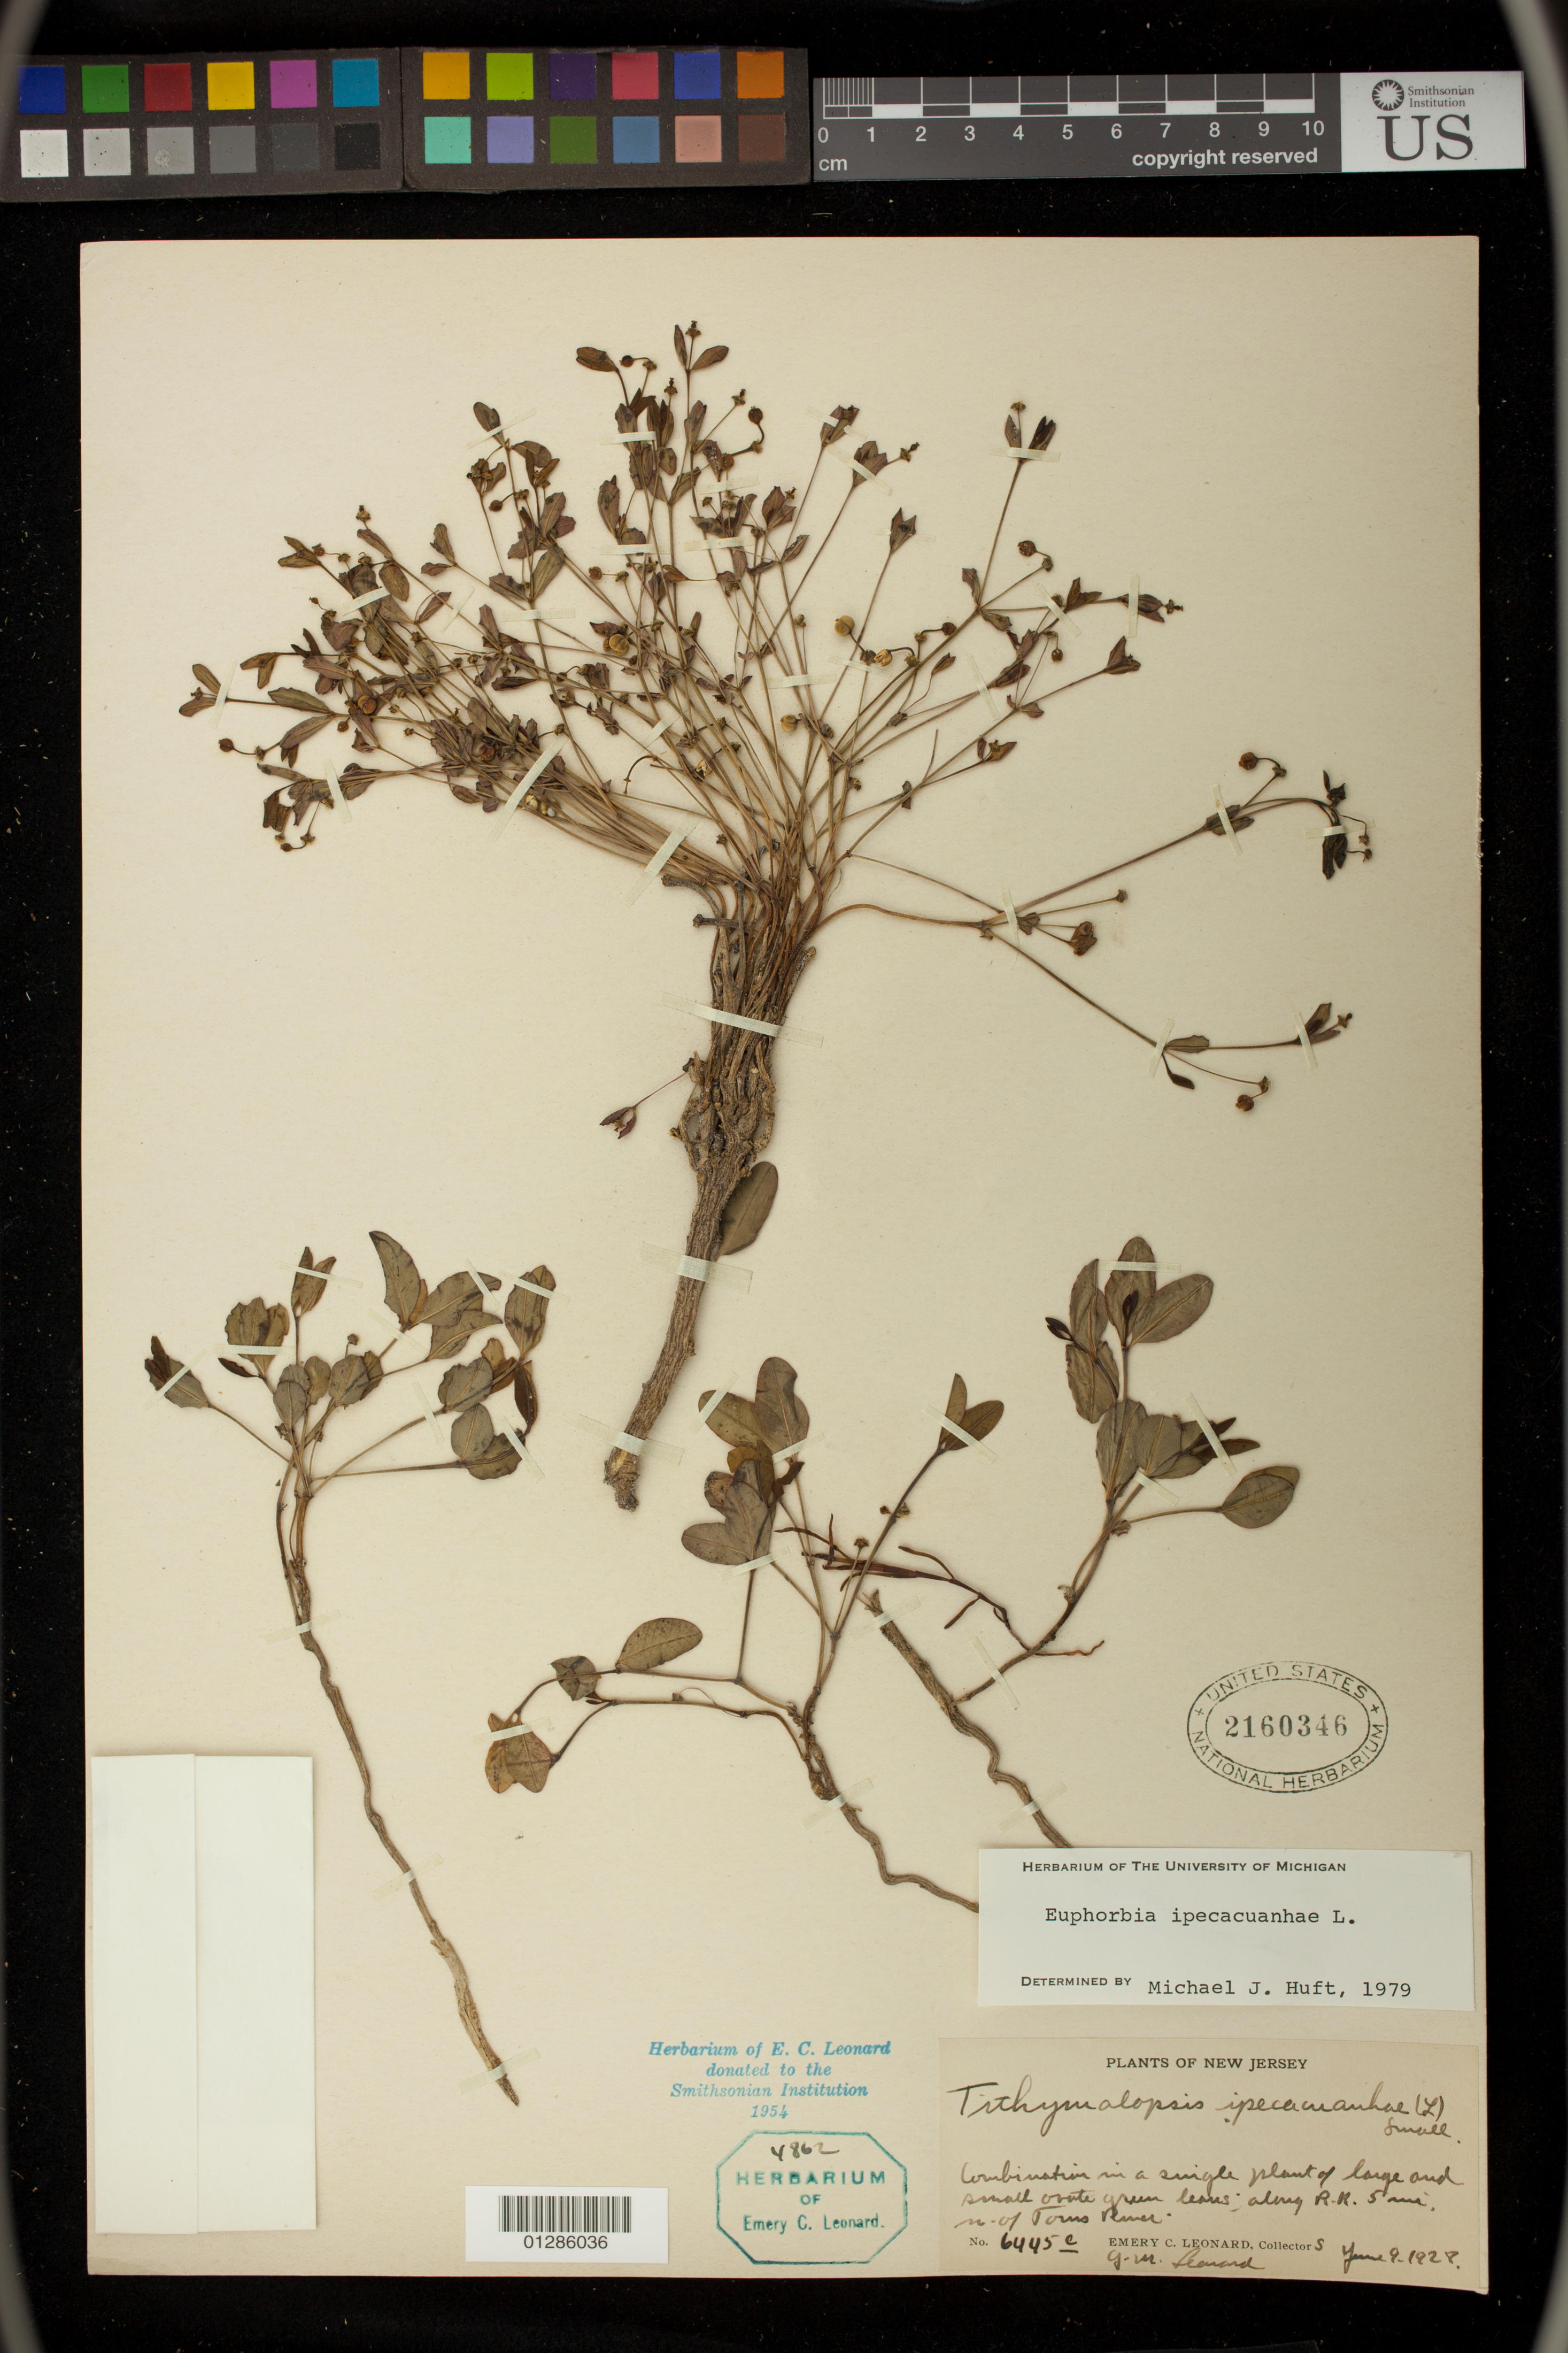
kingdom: Plantae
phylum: Tracheophyta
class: Magnoliopsida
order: Malpighiales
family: Euphorbiaceae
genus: Euphorbia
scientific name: Euphorbia ipecacuanhae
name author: L.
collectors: E. C. Leonard & G. M. Leonard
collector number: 6445e/4862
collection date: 1928-09-06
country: United States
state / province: New Jersey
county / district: Ocean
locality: Along R.R. 5 mi. n. of Toms River.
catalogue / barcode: US 2160346